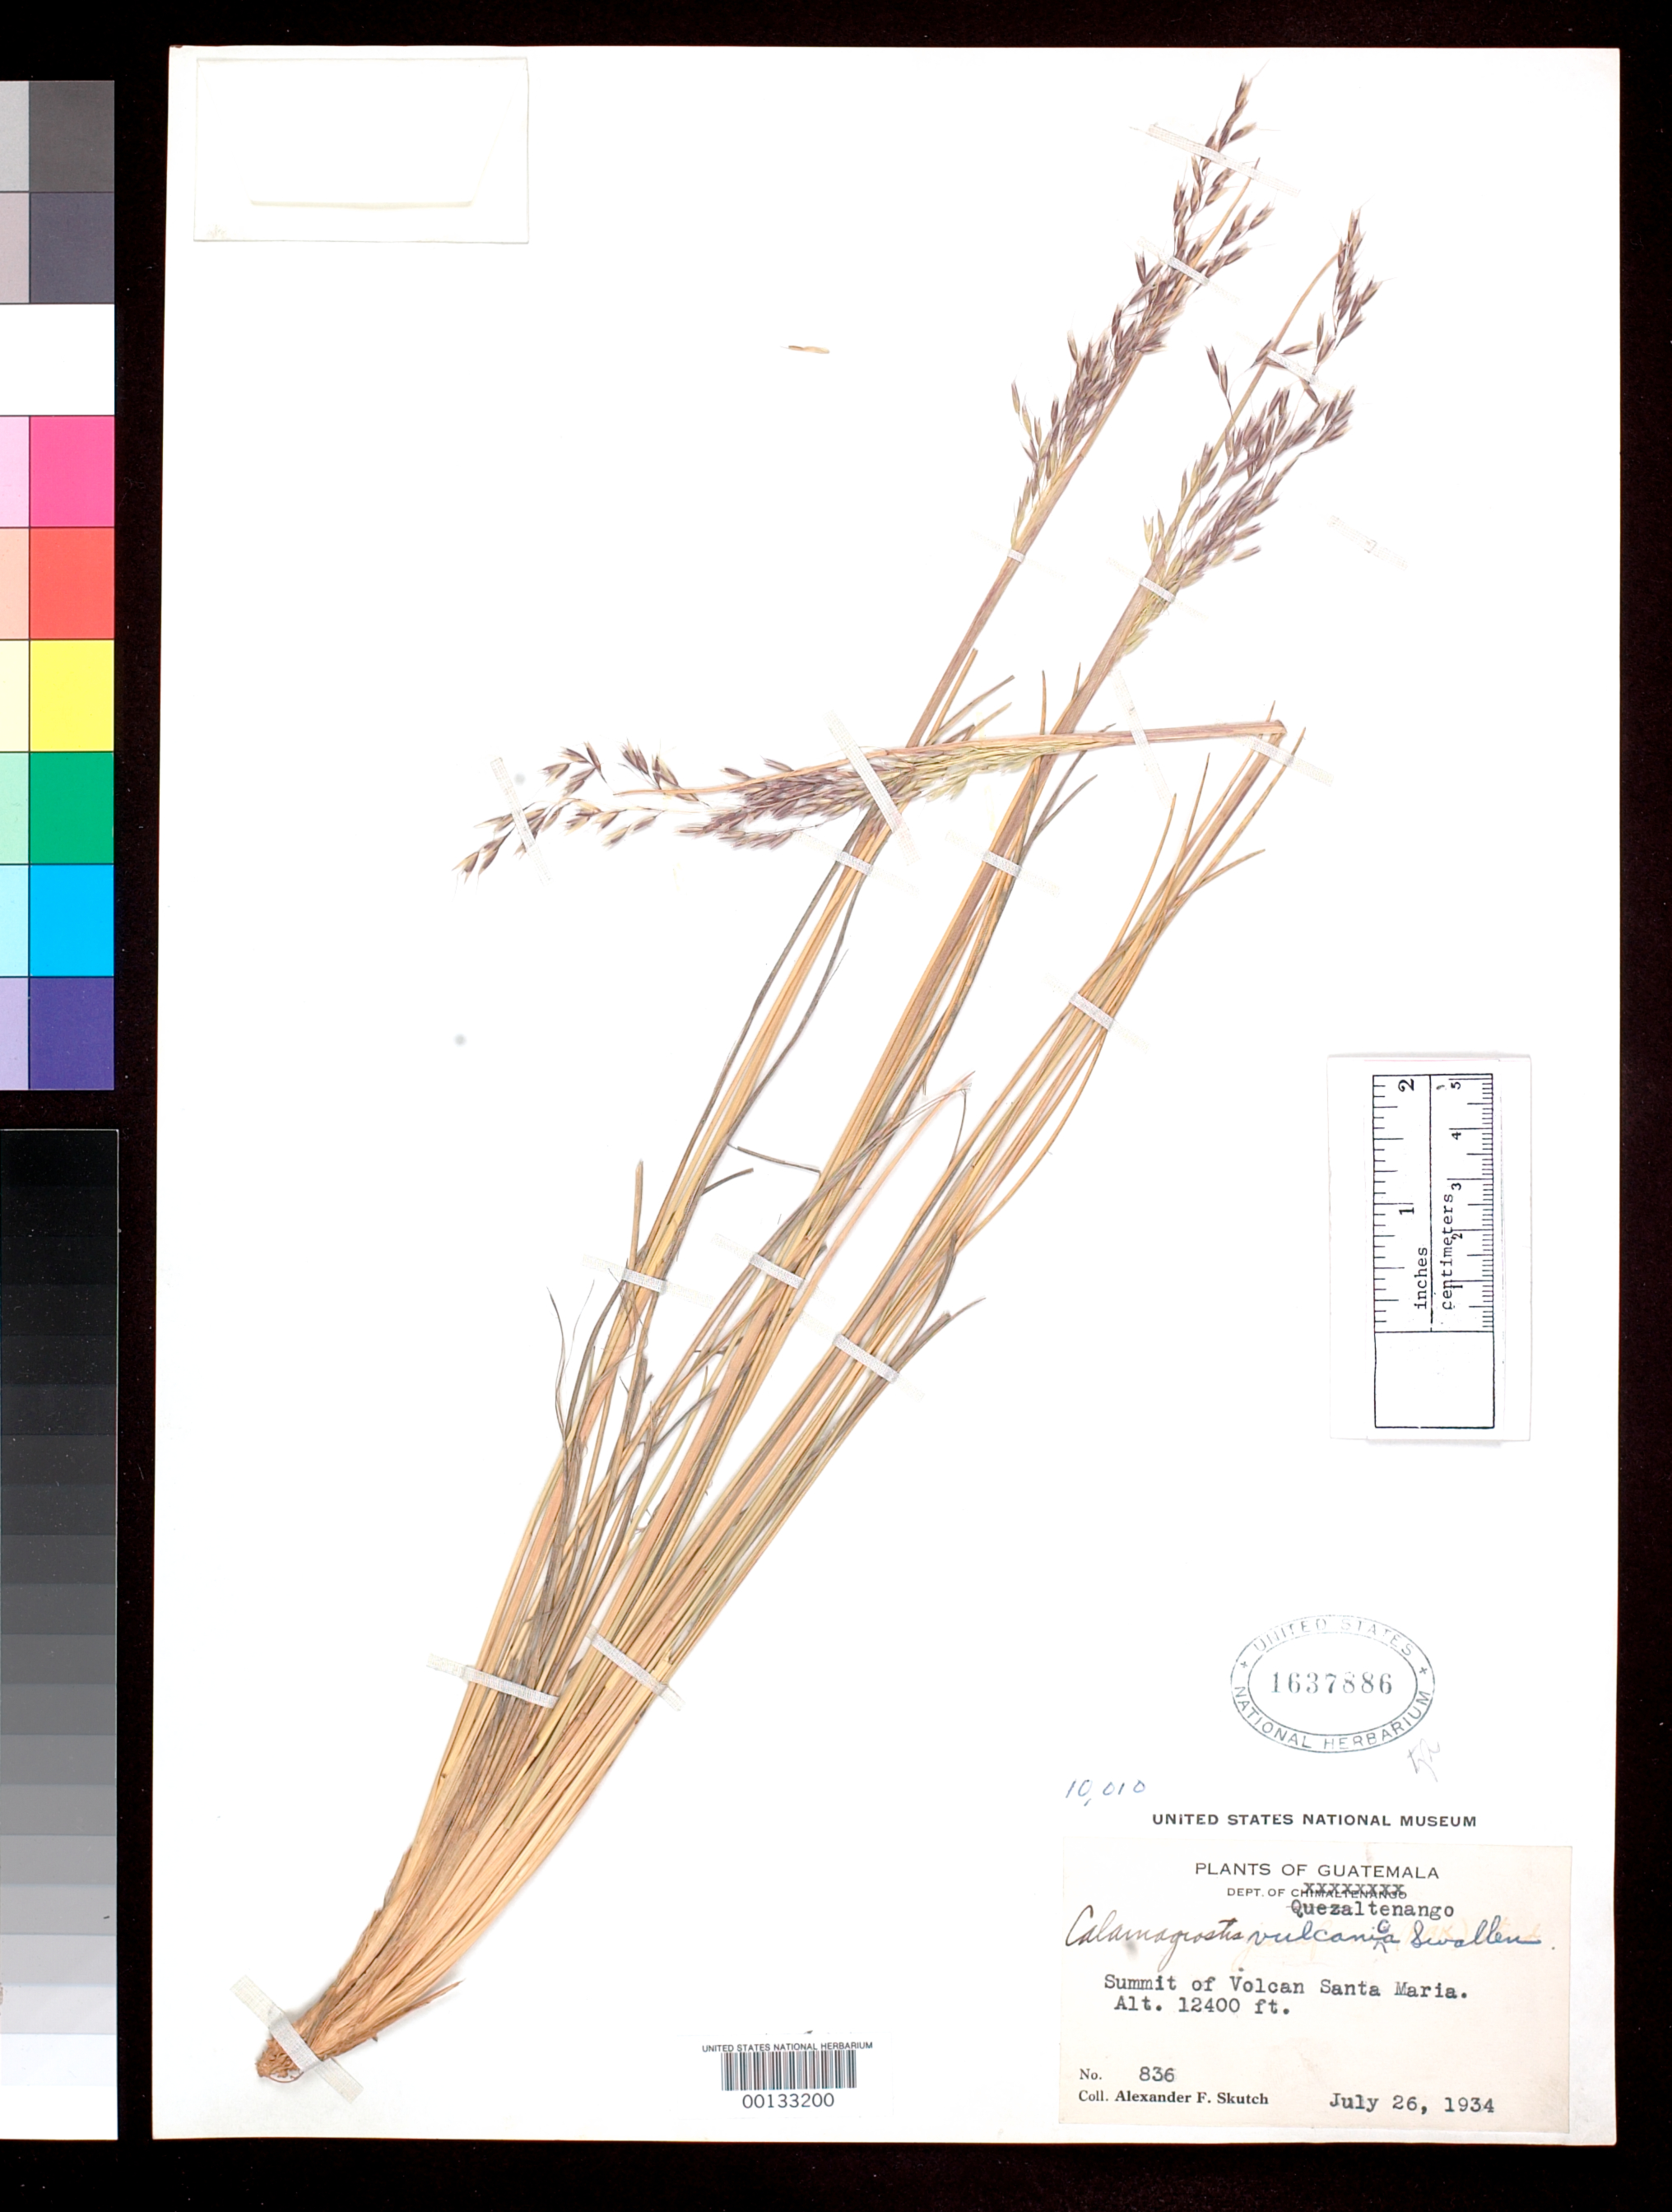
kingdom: Plantae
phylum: Tracheophyta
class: Liliopsida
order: Poales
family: Poaceae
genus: Calamagrostis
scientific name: Calamagrostis vulcanica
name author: Swallen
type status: Holotype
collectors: A. F. Skutch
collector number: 836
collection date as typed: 26 Jul 1934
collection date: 1934-07-26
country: Guatemala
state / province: Quetzaltenango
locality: Summit of Volcan Santa Maria.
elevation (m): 3780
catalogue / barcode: US 1637886